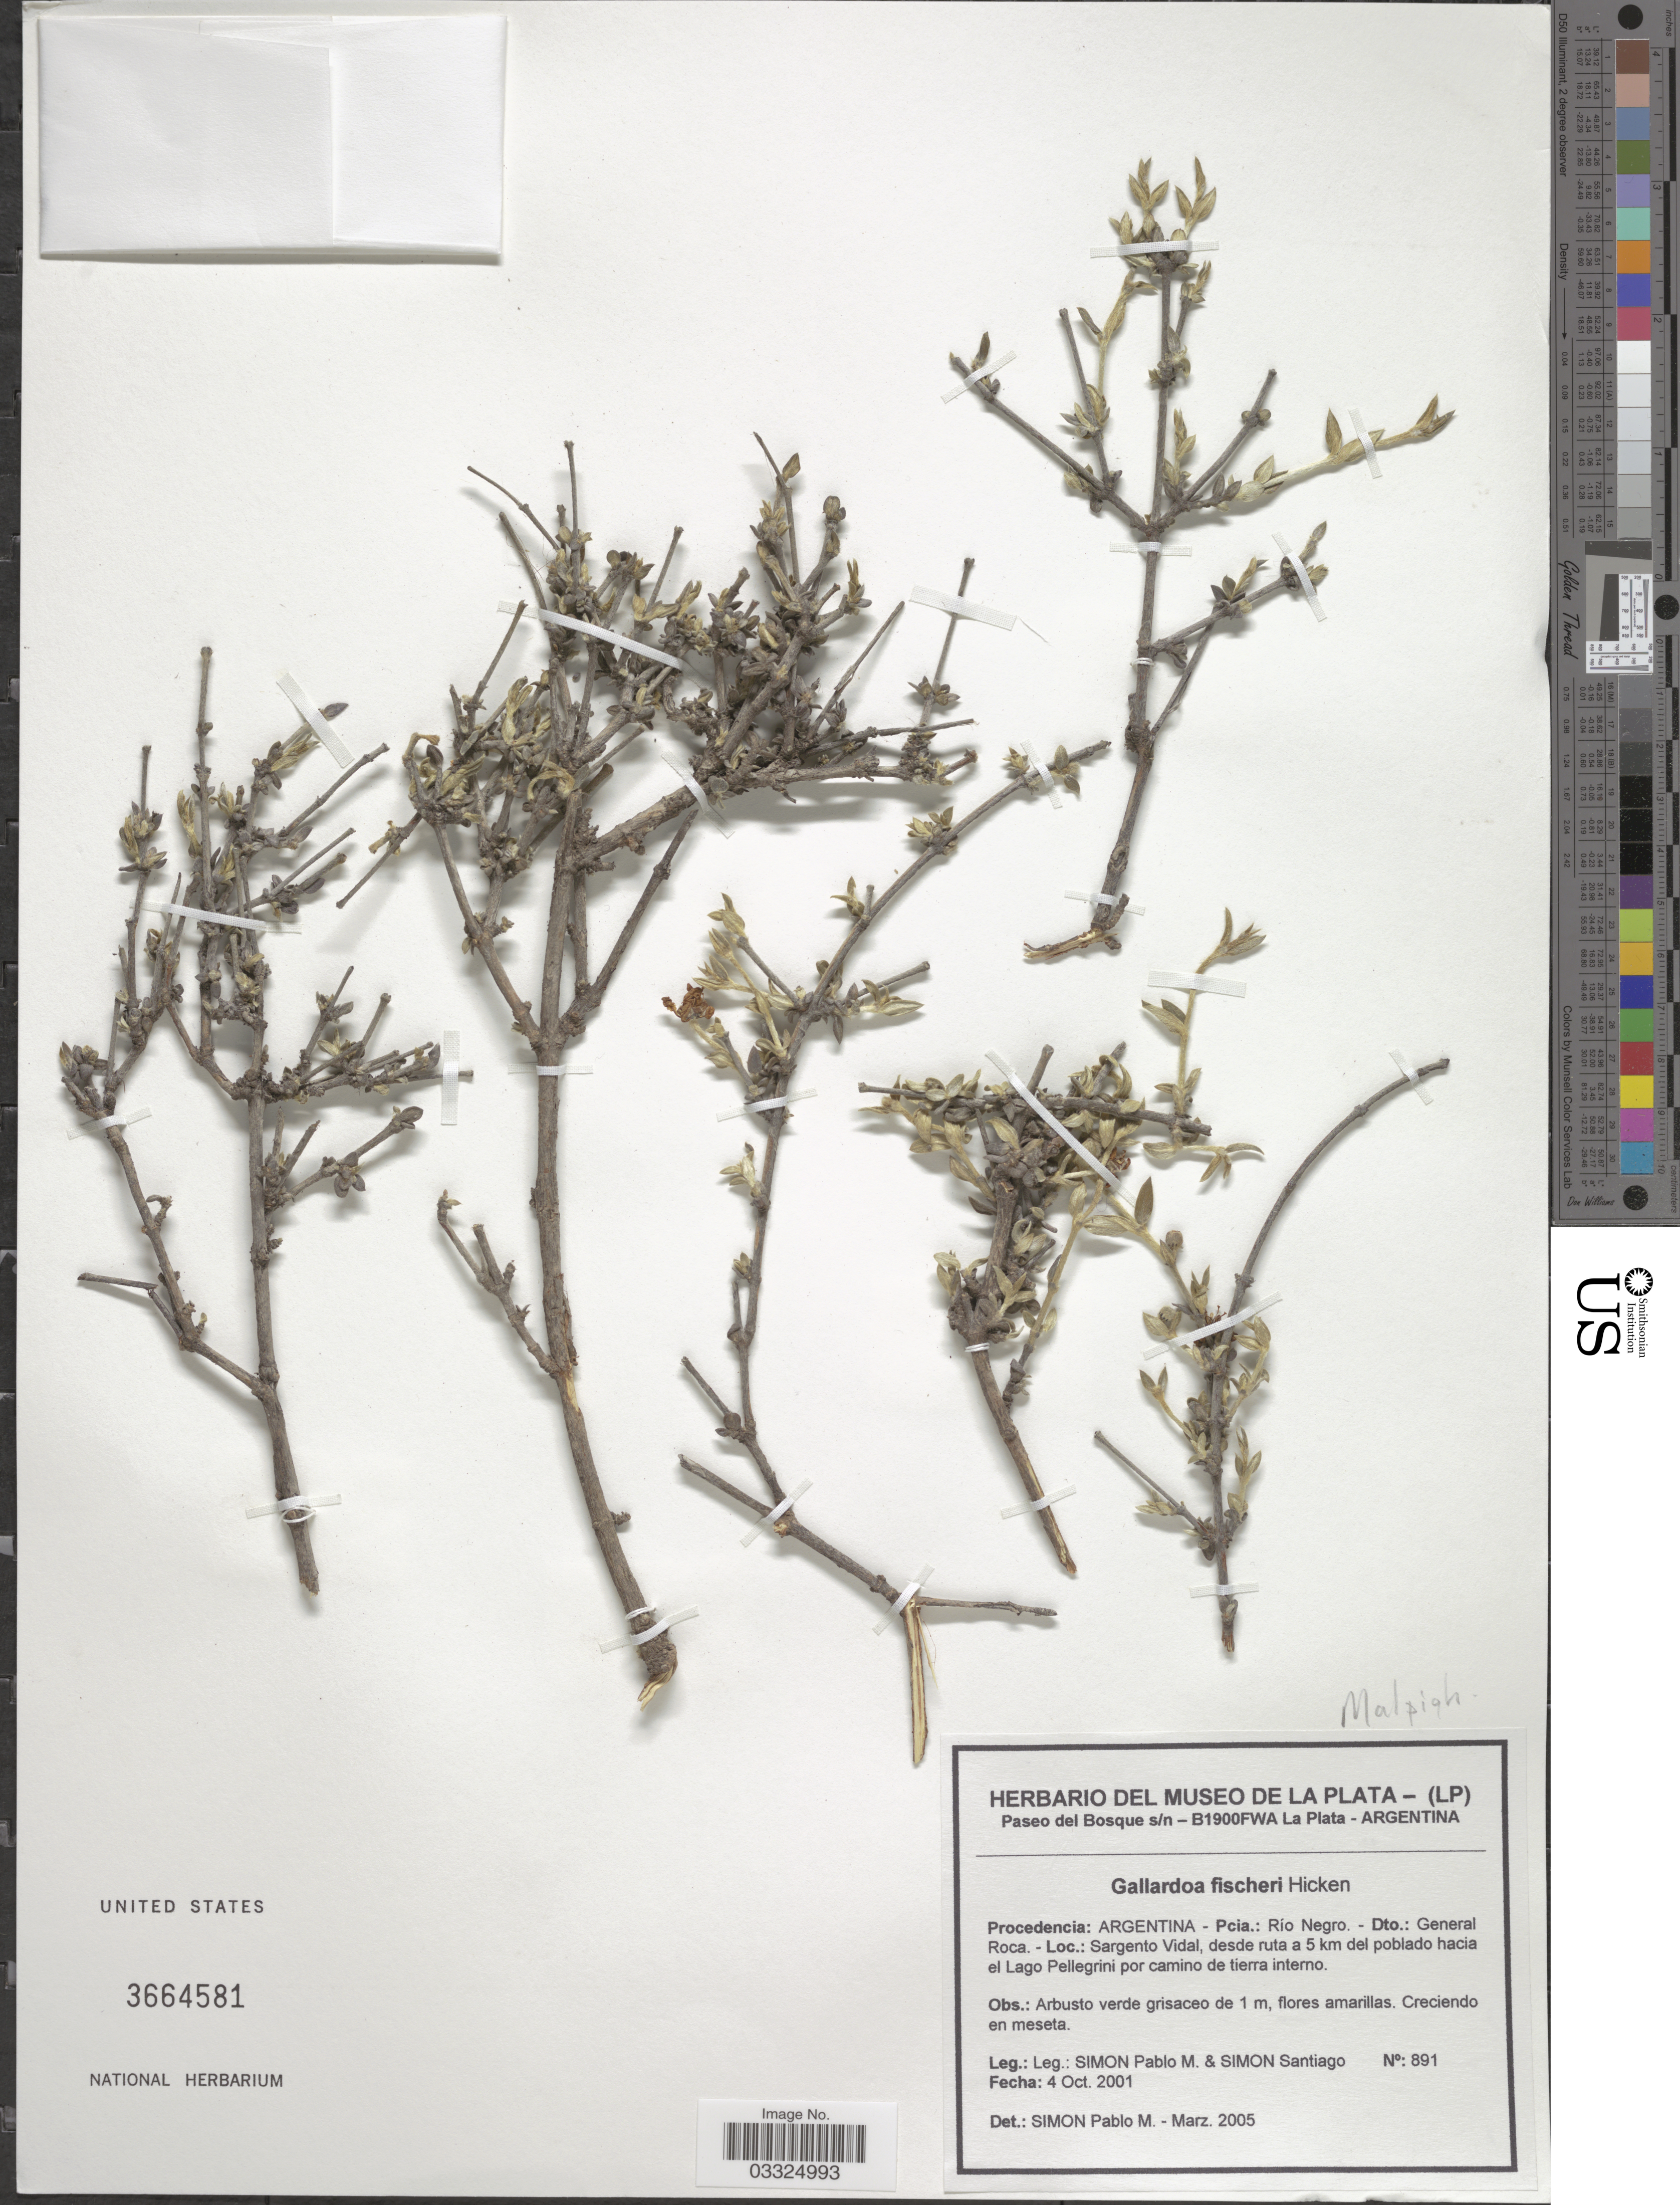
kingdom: Plantae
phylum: Tracheophyta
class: Magnoliopsida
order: Malpighiales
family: Malpighiaceae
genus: Gallardoa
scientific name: Gallardoa fischeri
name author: Hicken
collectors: P. M. Simón & S. Simon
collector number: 891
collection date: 2001-10-04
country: Argentina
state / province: Rio Negro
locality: Dto.: General Roca. Sargento Vidal, desde ruta a 5 km del poblado hacia el Lago Pellegrini por camino de tierra interno.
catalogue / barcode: US 3664581